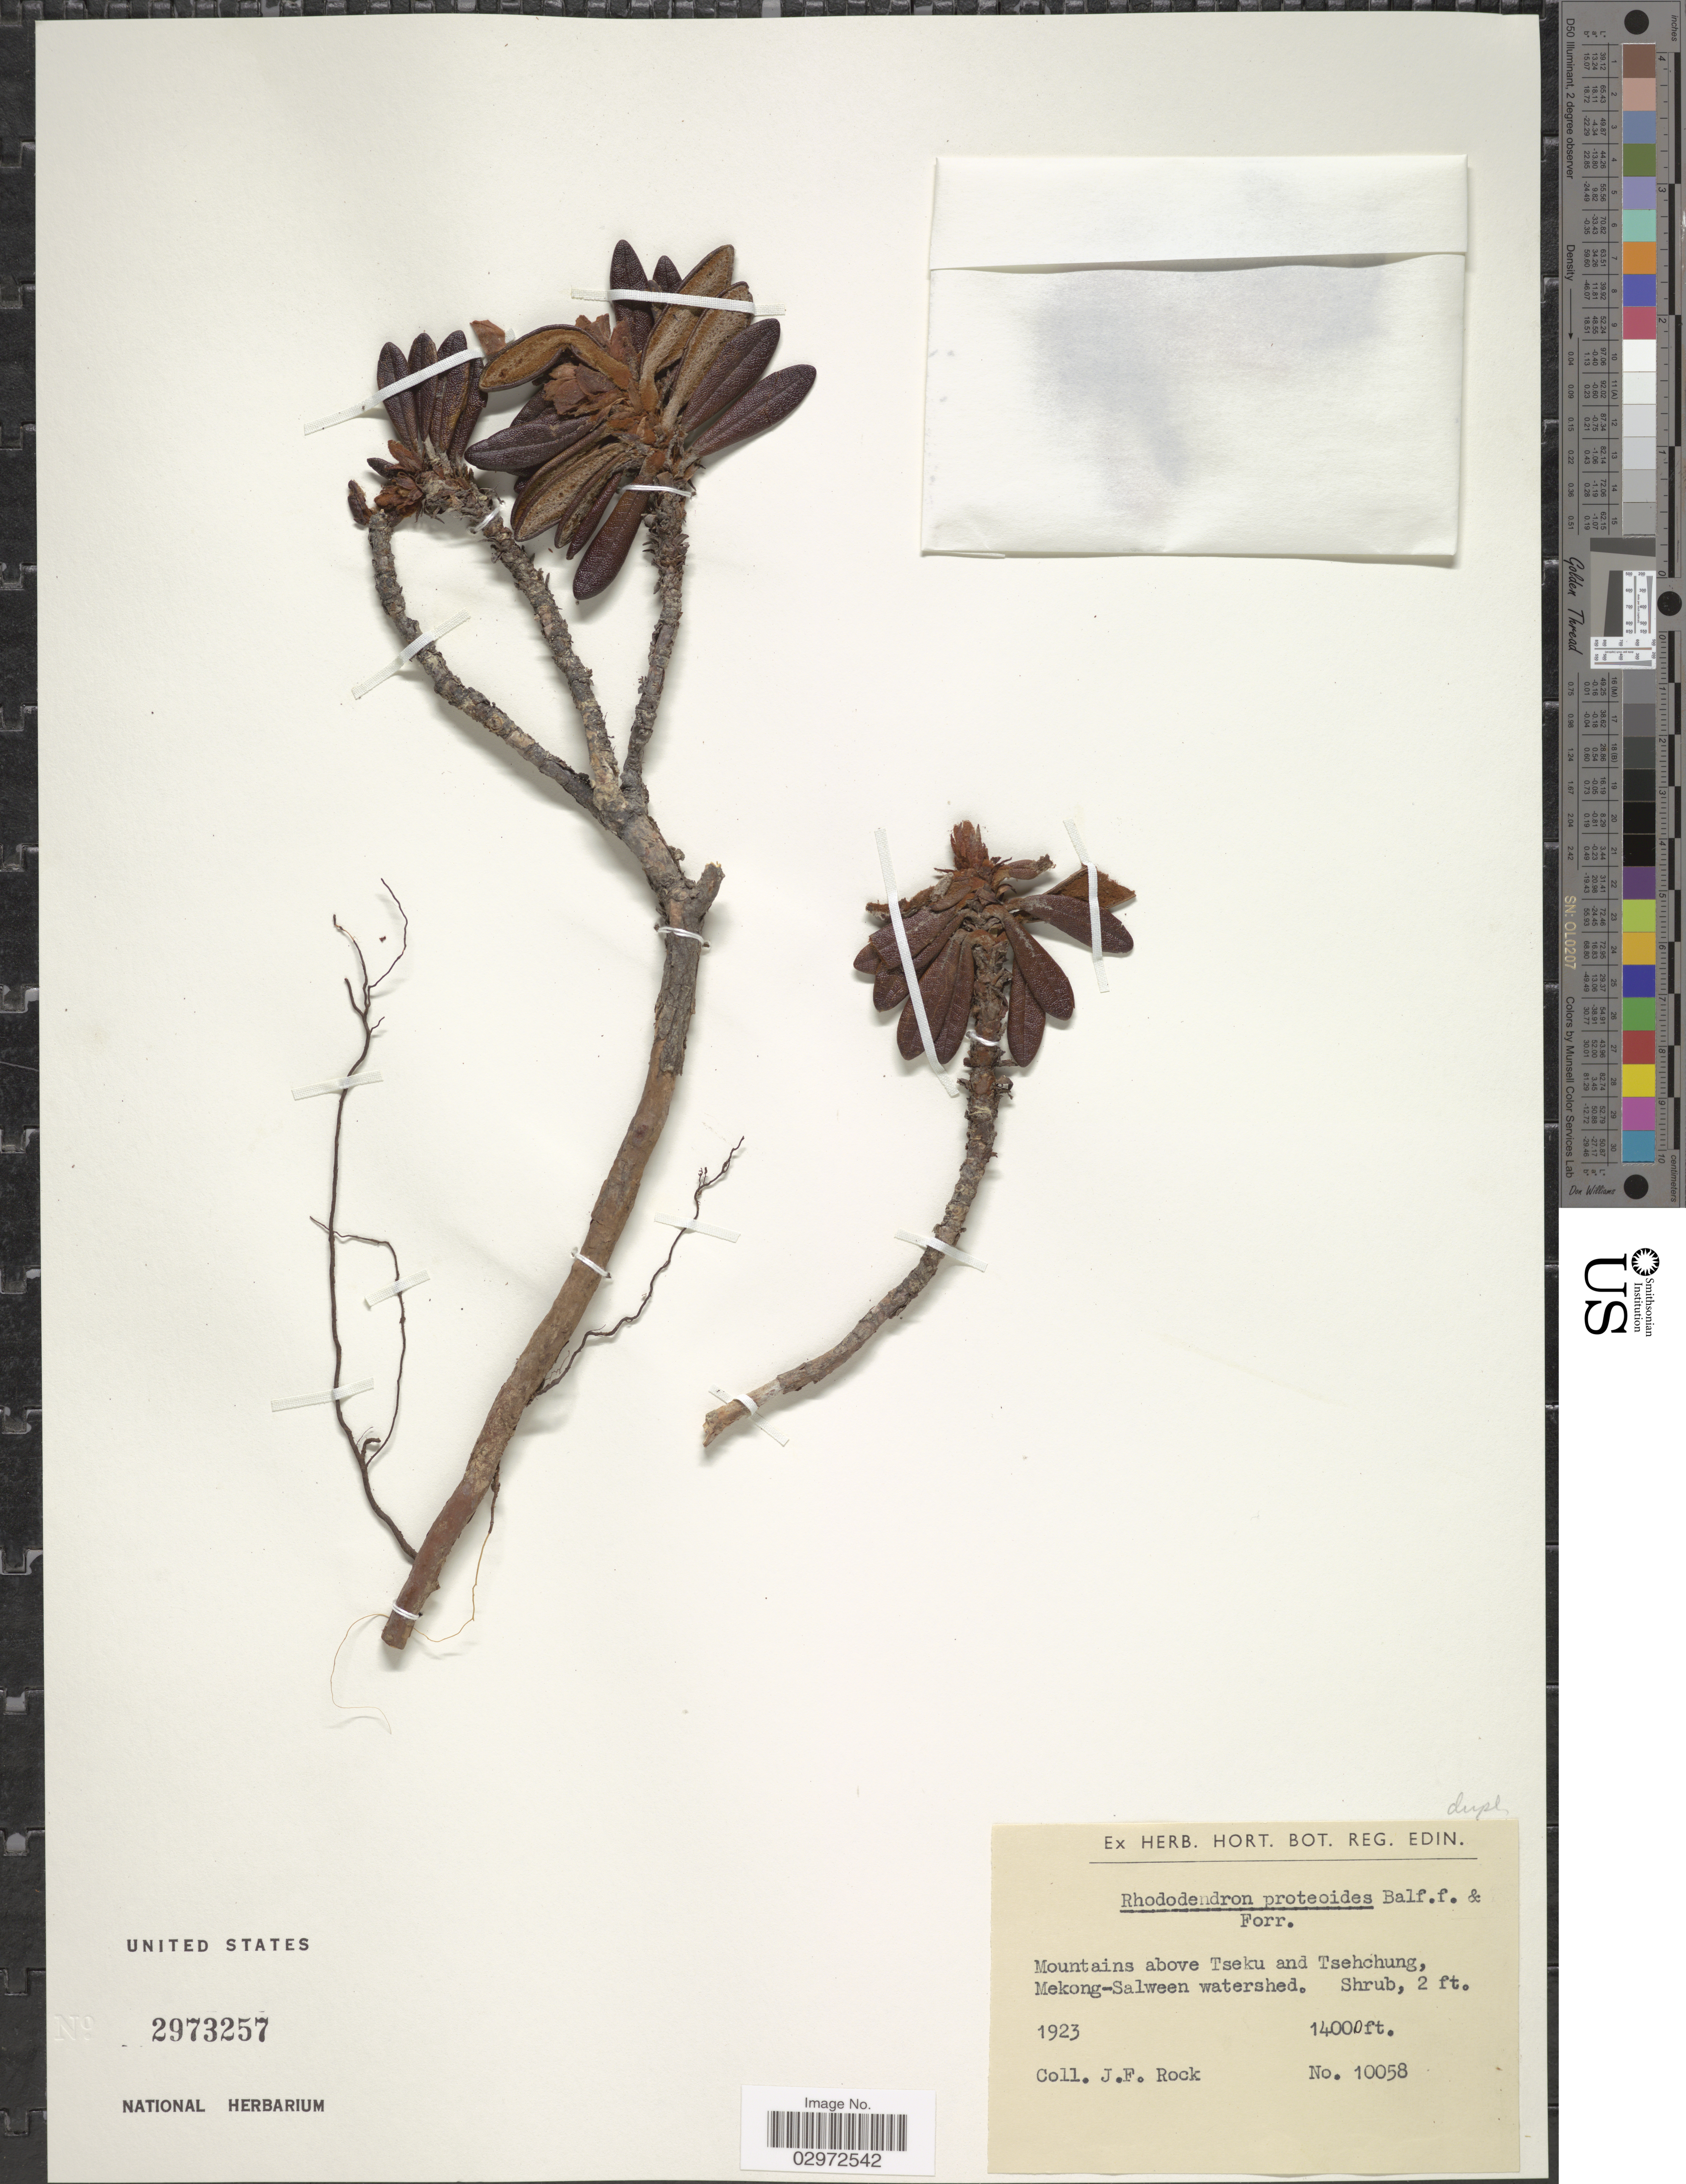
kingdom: Plantae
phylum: Tracheophyta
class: Magnoliopsida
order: Ericales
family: Ericaceae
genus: Rhododendron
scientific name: Rhododendron proteoides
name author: Balf. f. & W.W. Sm.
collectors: J. Rock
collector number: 10058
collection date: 1923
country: China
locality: Mountains above Tseku and Tsehchung, Mekong-Salween watershed.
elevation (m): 4267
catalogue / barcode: US 2973257